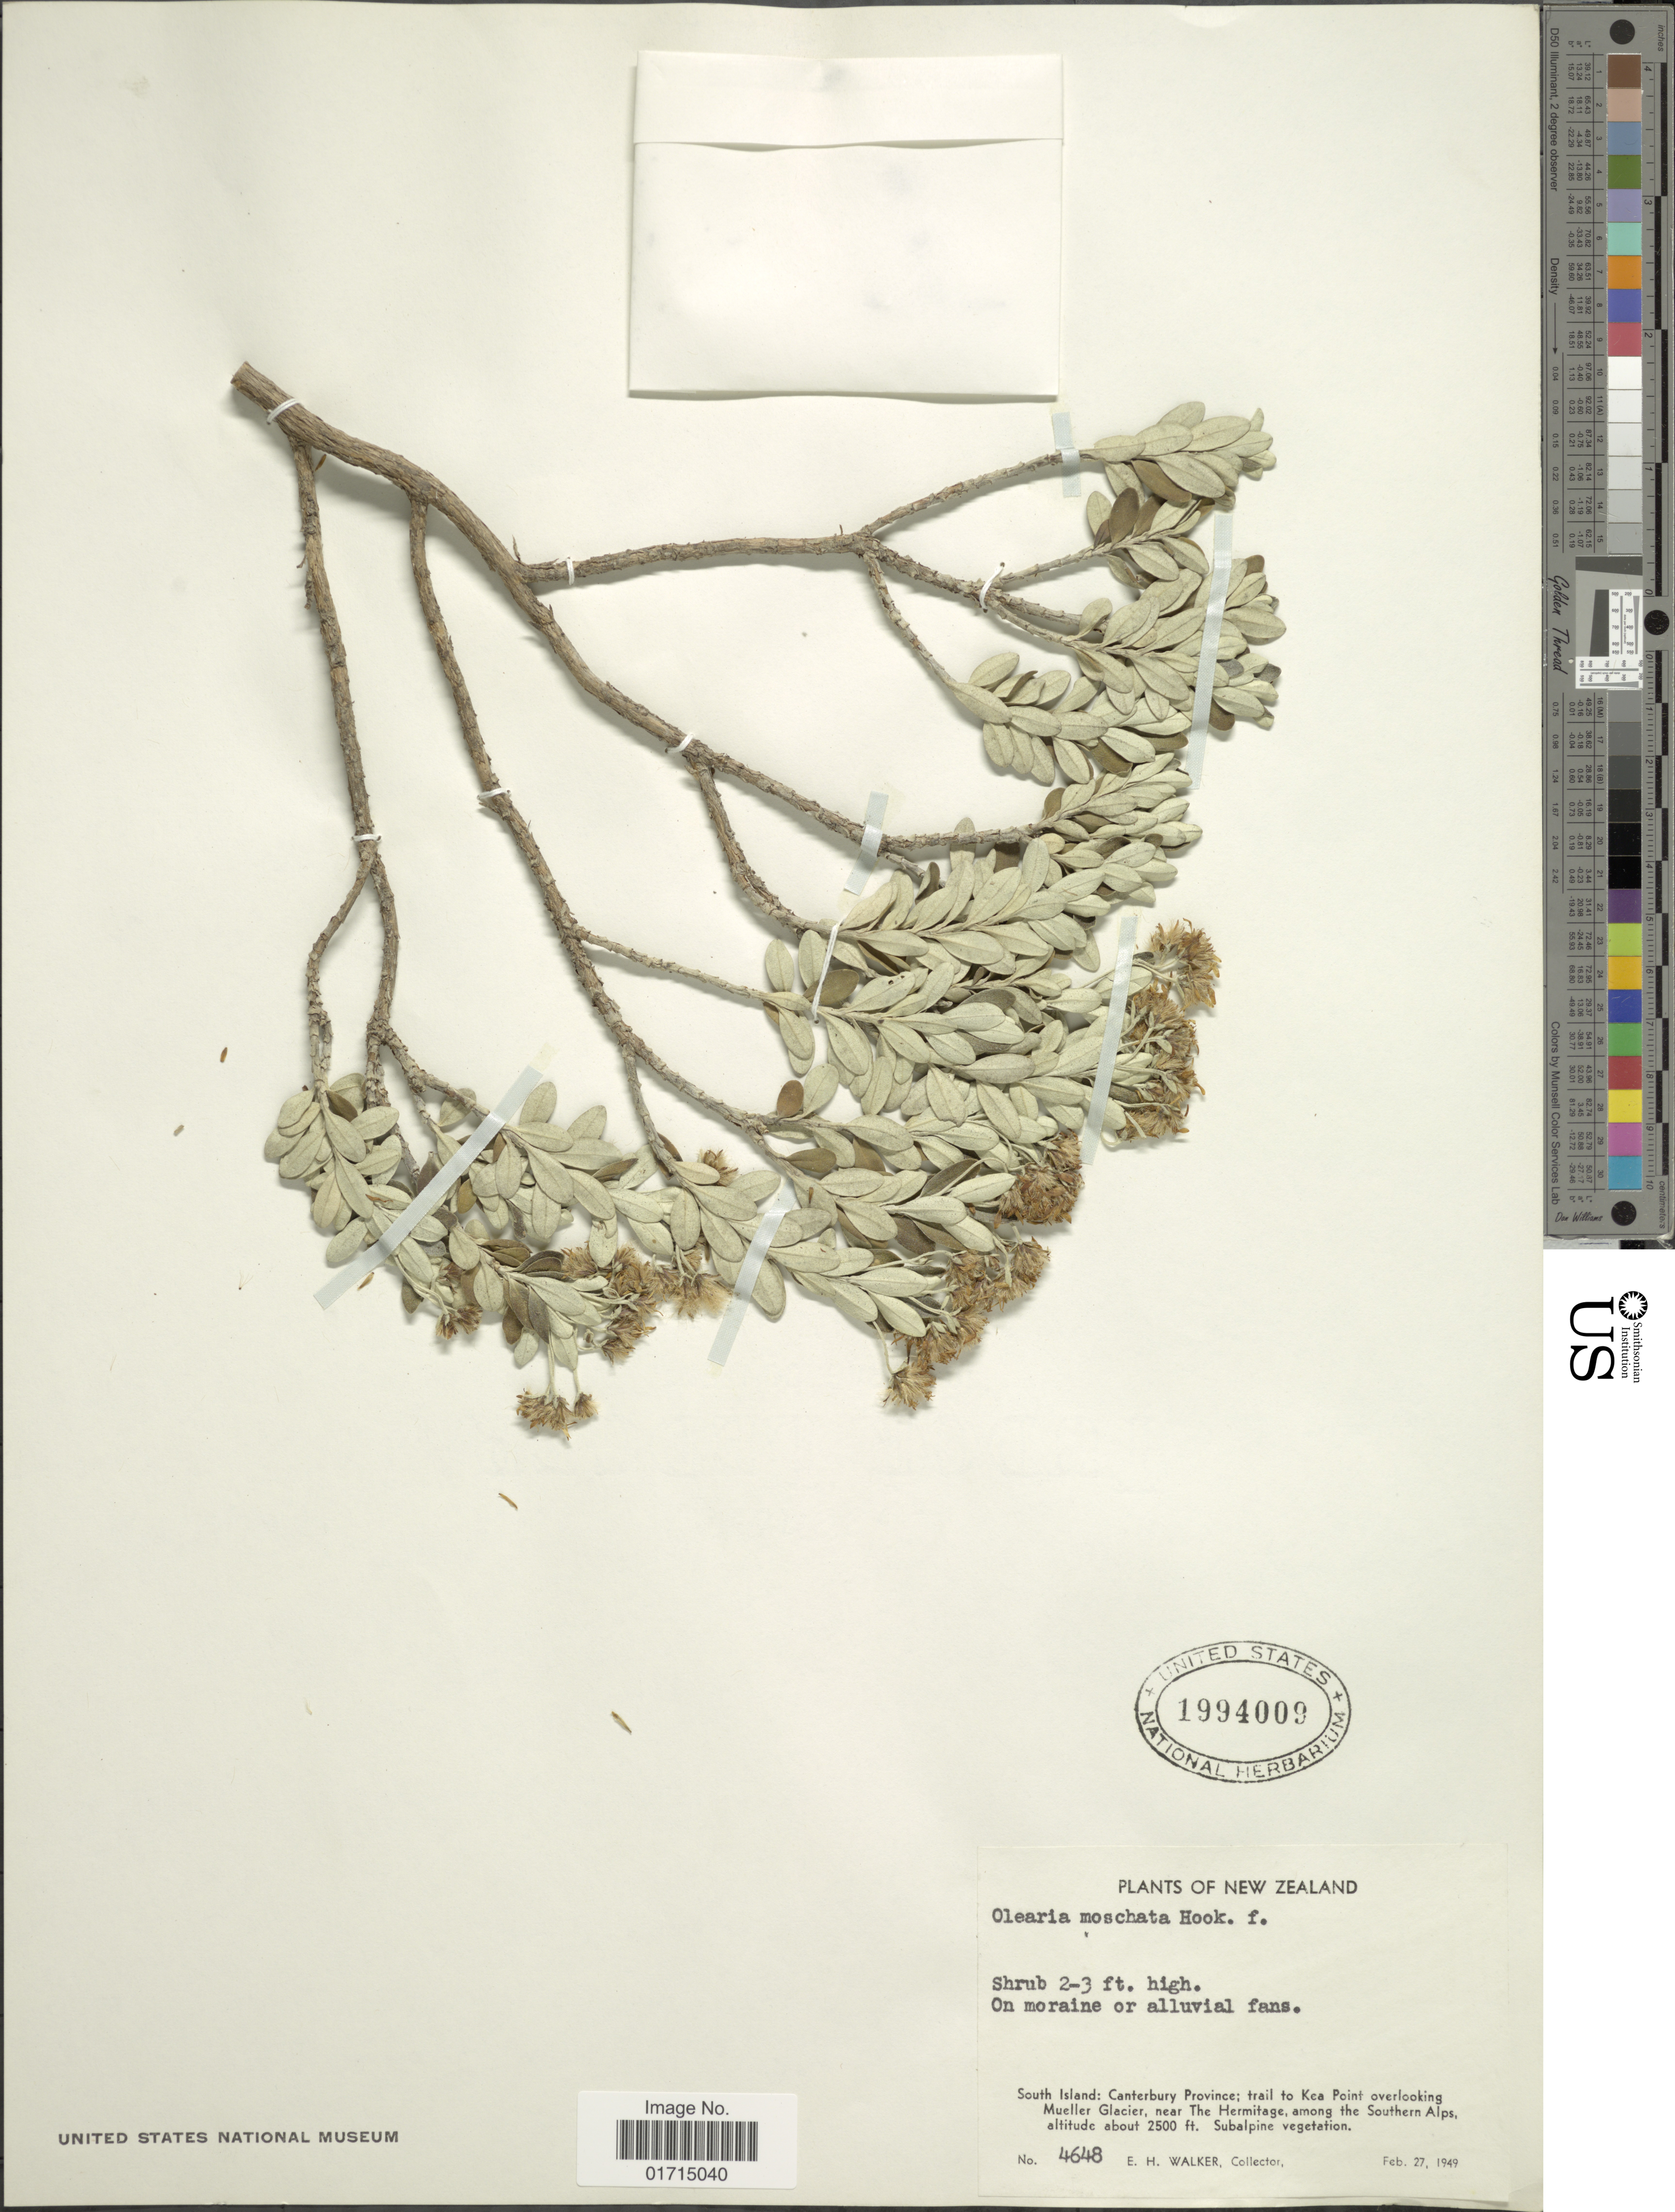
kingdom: Plantae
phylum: Tracheophyta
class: Magnoliopsida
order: Asterales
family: Asteraceae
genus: Olearia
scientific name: Olearia moschata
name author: Hook. f.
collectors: E. H. Walker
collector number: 4648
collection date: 1949-02-27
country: New Zealand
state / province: Canterbury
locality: South Island: Canterbury Province; trail to Kea Point overlooking Mueller Glacier, near The Hermitage, among the Southern Alps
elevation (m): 762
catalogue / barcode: US 1994009